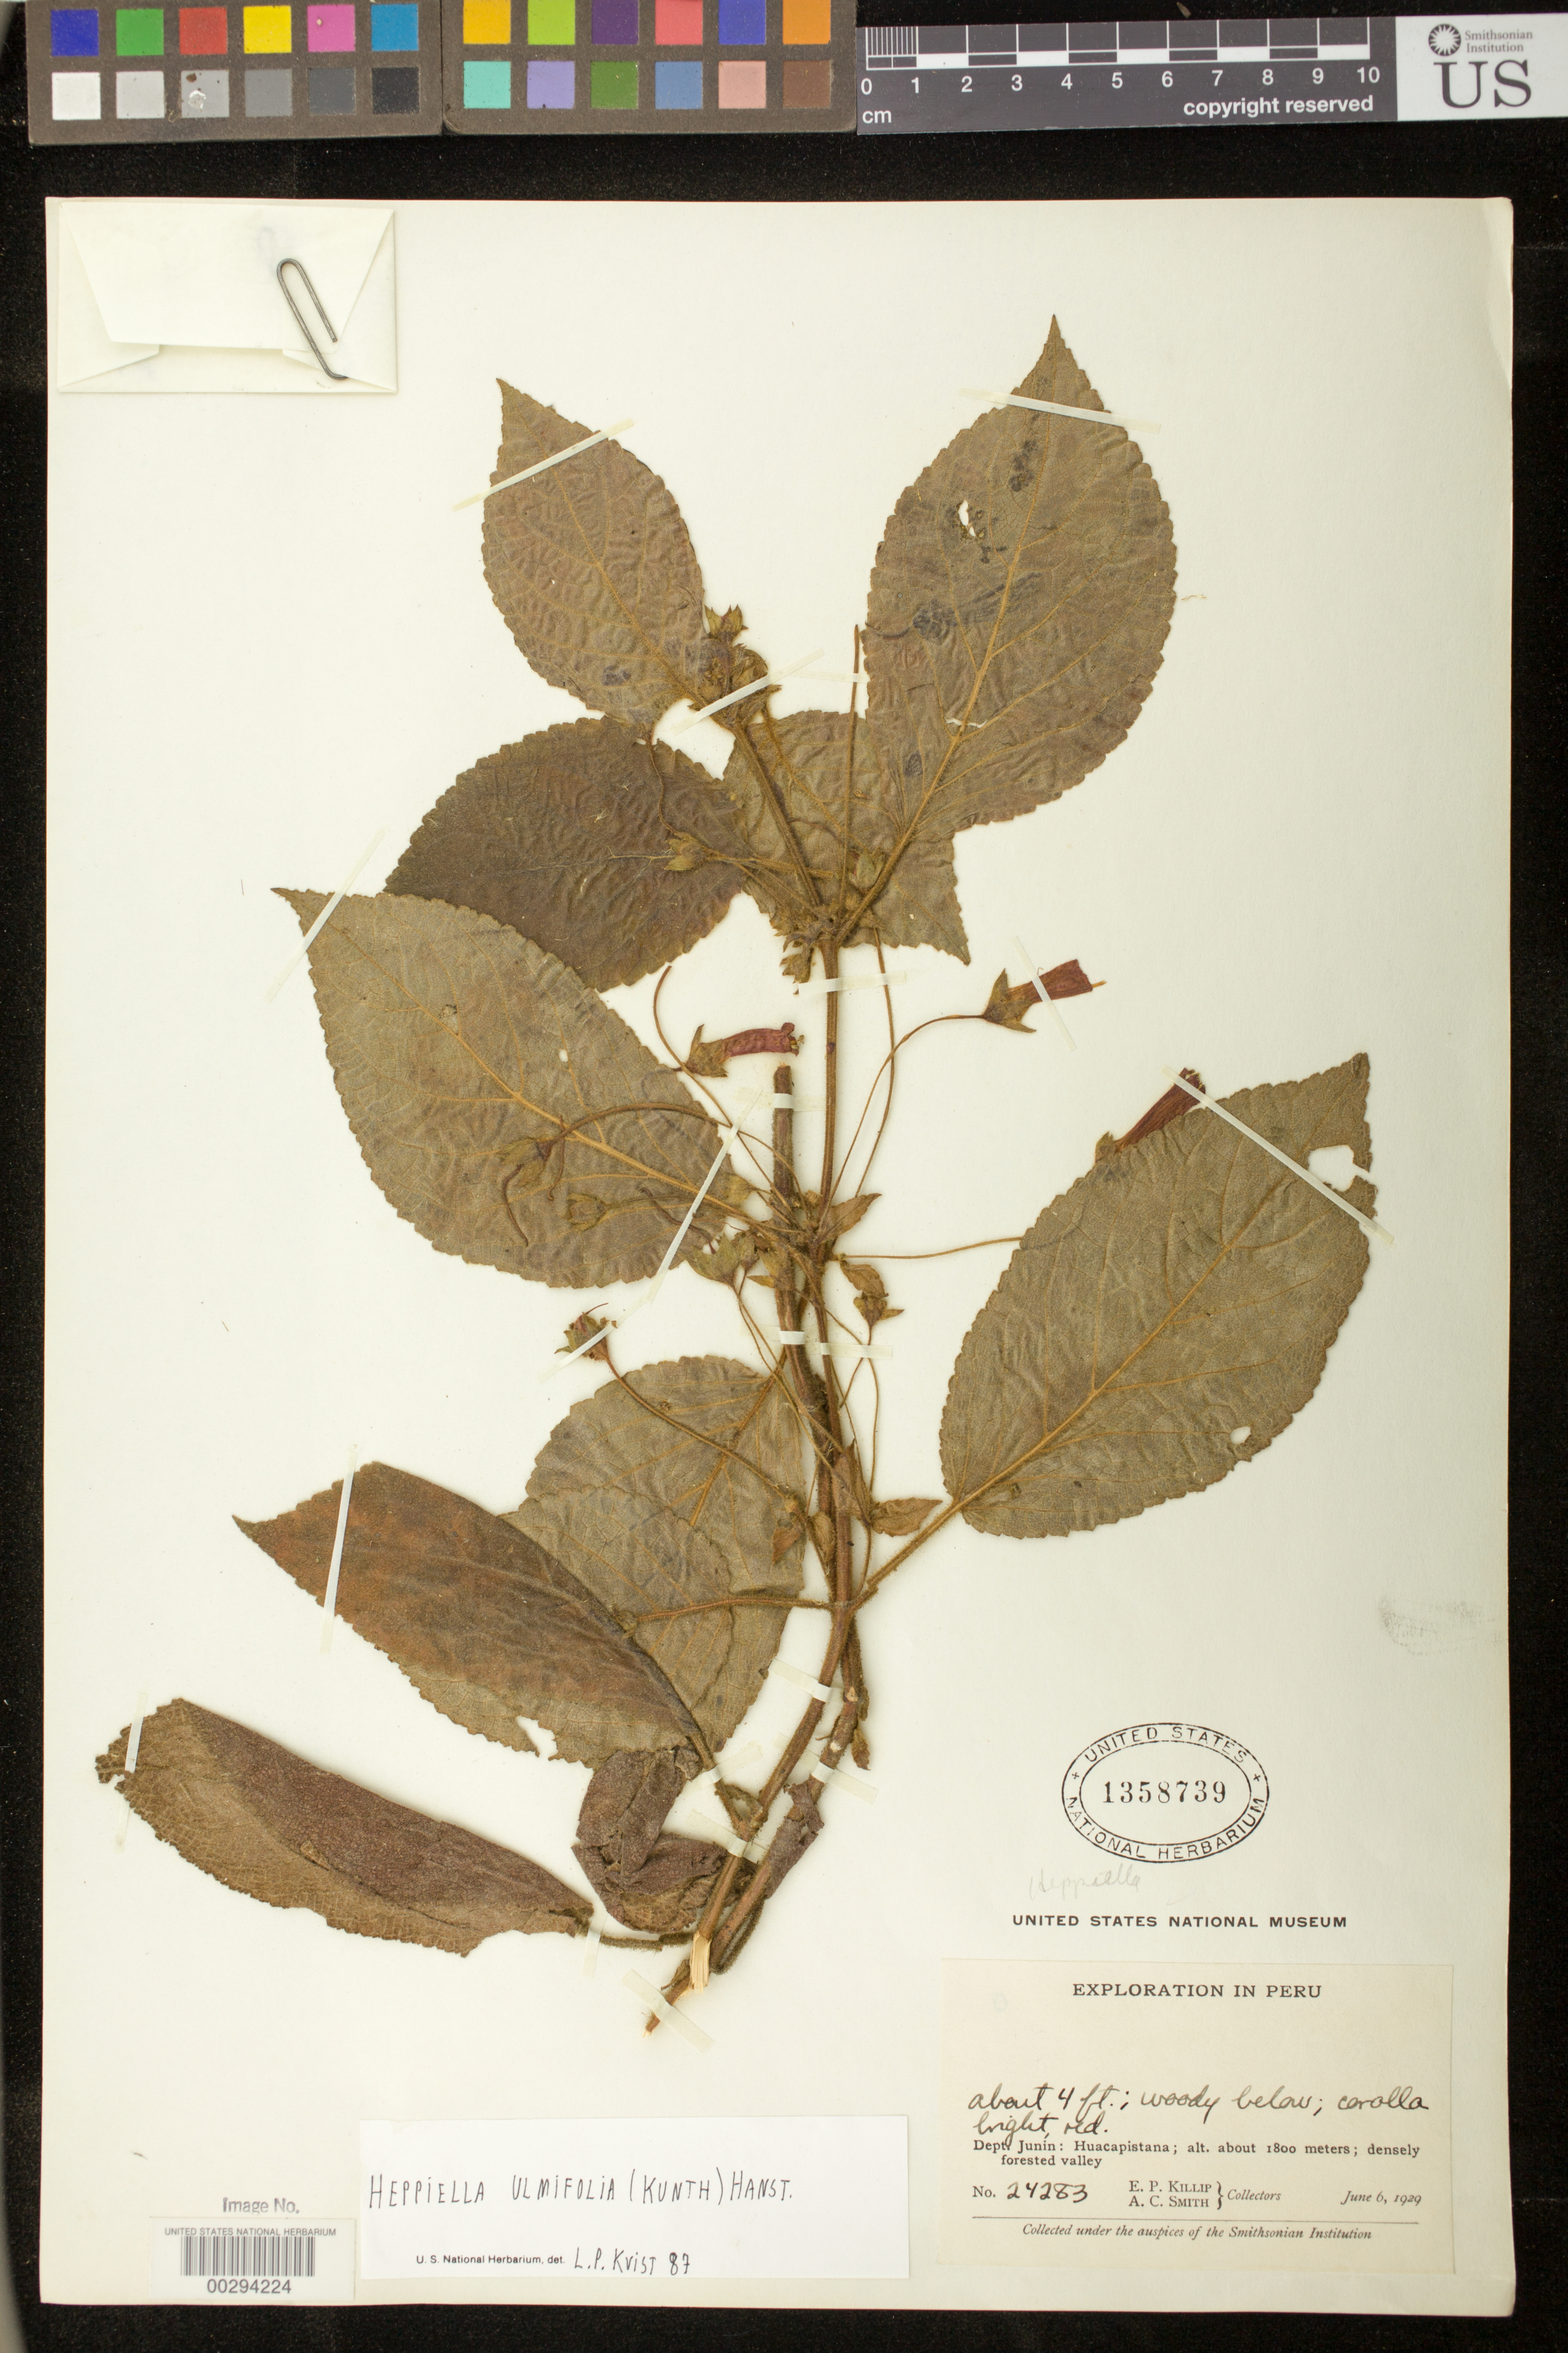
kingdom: Plantae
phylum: Tracheophyta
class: Magnoliopsida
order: Lamiales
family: Gesneriaceae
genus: Heppiella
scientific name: Heppiella ulmifolia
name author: (Kunth) Hanst.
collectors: E. P. Killip & A. C. Smith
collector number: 24283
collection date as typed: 06 Jun 1929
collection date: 1929-06-06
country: Peru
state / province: Junín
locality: Huacapistana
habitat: Densely forested valley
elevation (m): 1800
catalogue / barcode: US 1358739